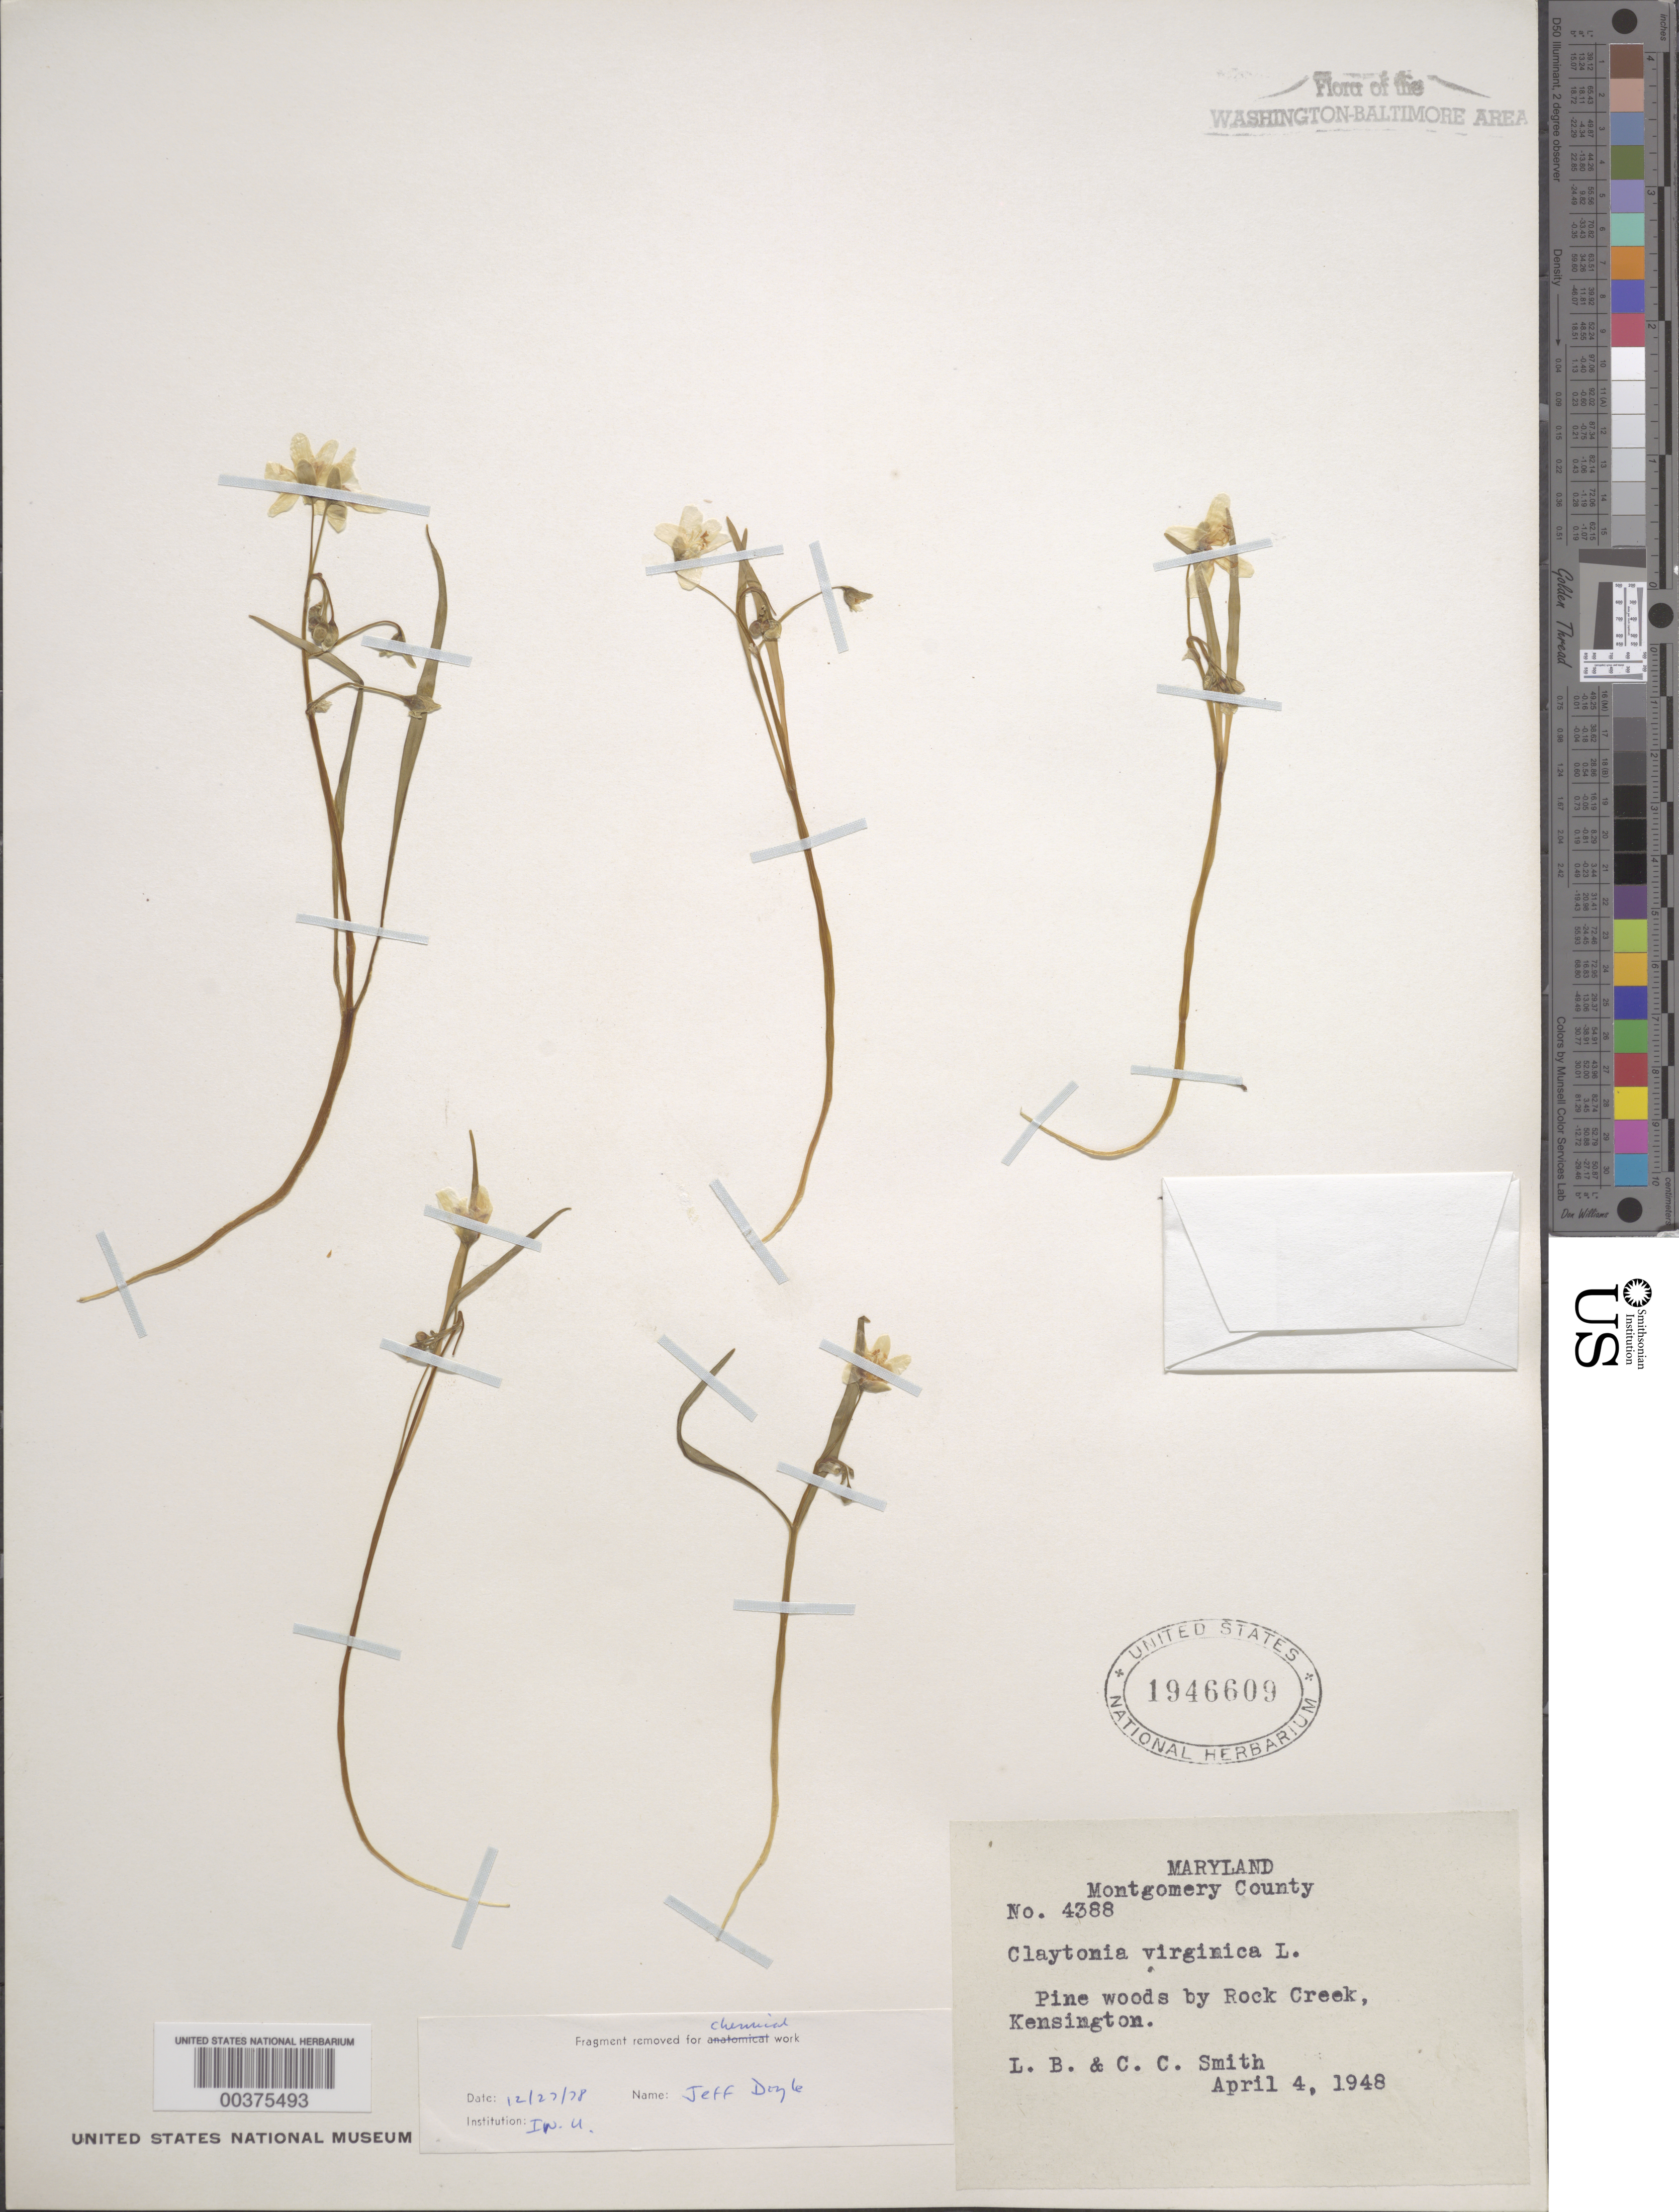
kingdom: Plantae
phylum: Tracheophyta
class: Magnoliopsida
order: Caryophyllales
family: Montiaceae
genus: Claytonia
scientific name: Claytonia virginica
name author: L.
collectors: A. Chase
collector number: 6863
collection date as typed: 25 Apr 1915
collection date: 1915-04-25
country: United States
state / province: Maryland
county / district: Montgomery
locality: Cabin John Run near Great Falls Trolley C. & O. Canal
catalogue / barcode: US 642609